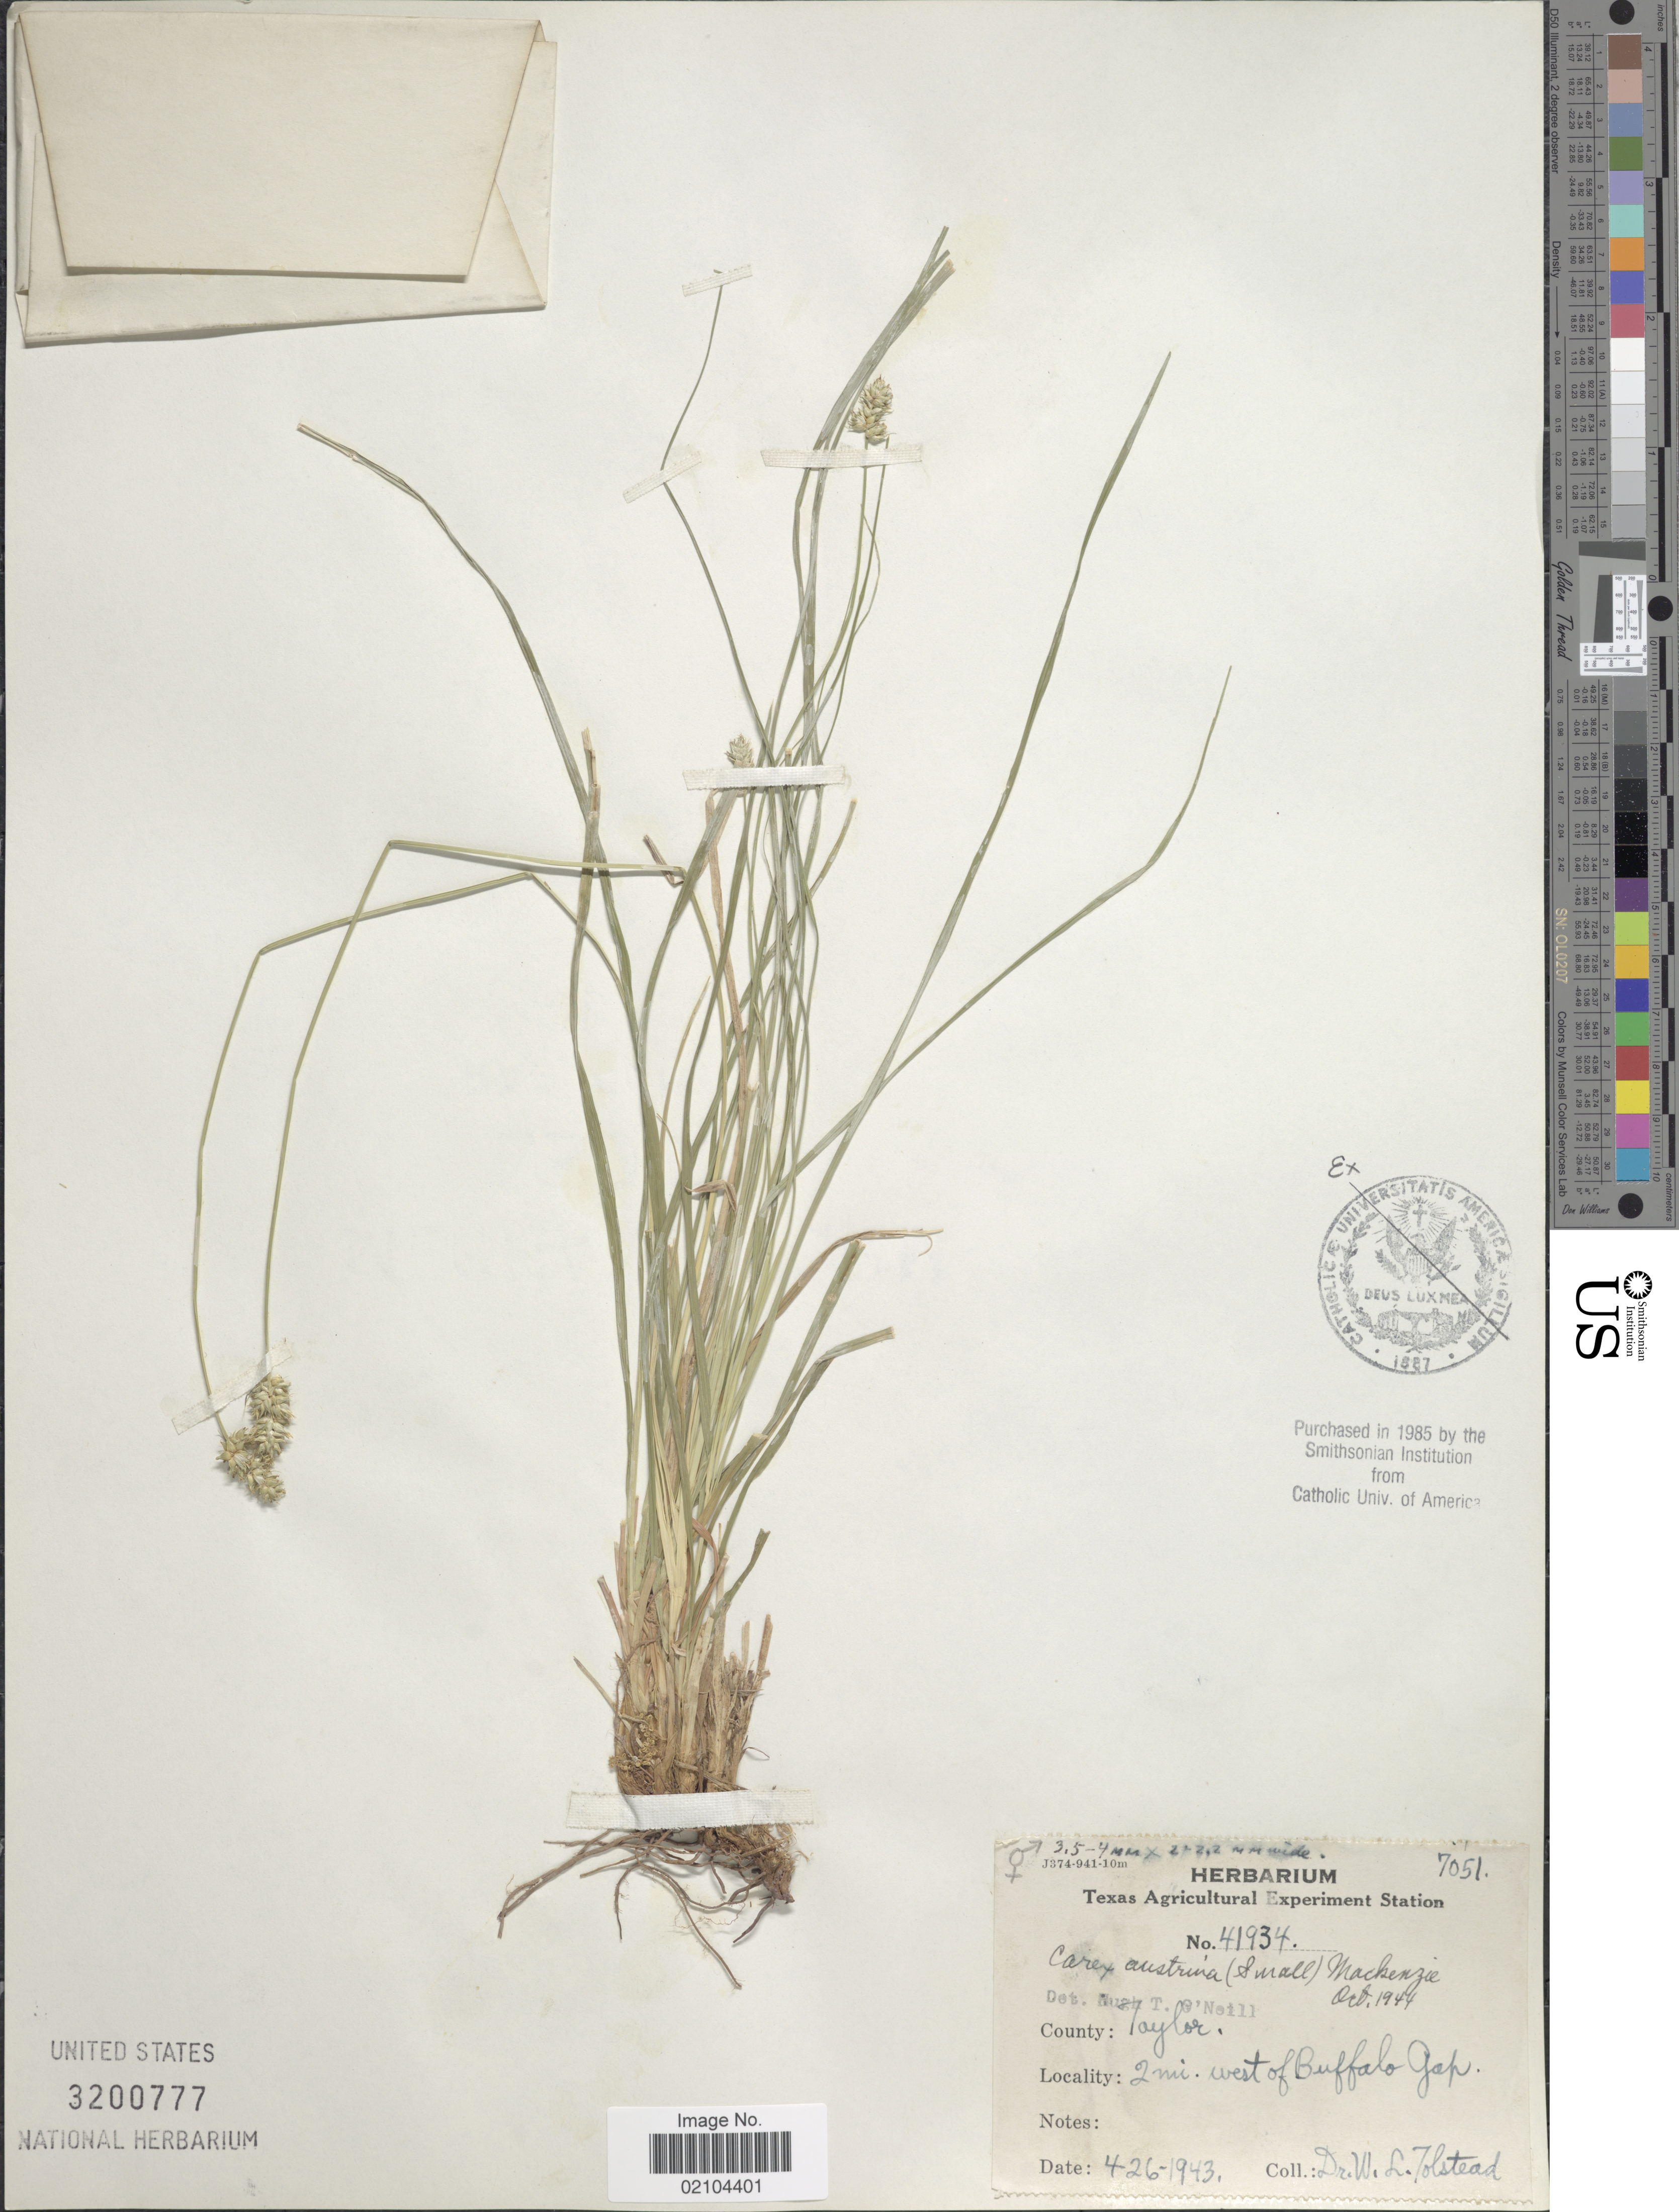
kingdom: Plantae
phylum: Tracheophyta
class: Liliopsida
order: Poales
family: Cyperaceae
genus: Carex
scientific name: Carex austrina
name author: Mack.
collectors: W. Tolstead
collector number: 7051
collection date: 1943-04-26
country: United States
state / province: Texas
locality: County: Taylor, 2 mi. west of Buffalo Gap.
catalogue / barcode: US 3200777